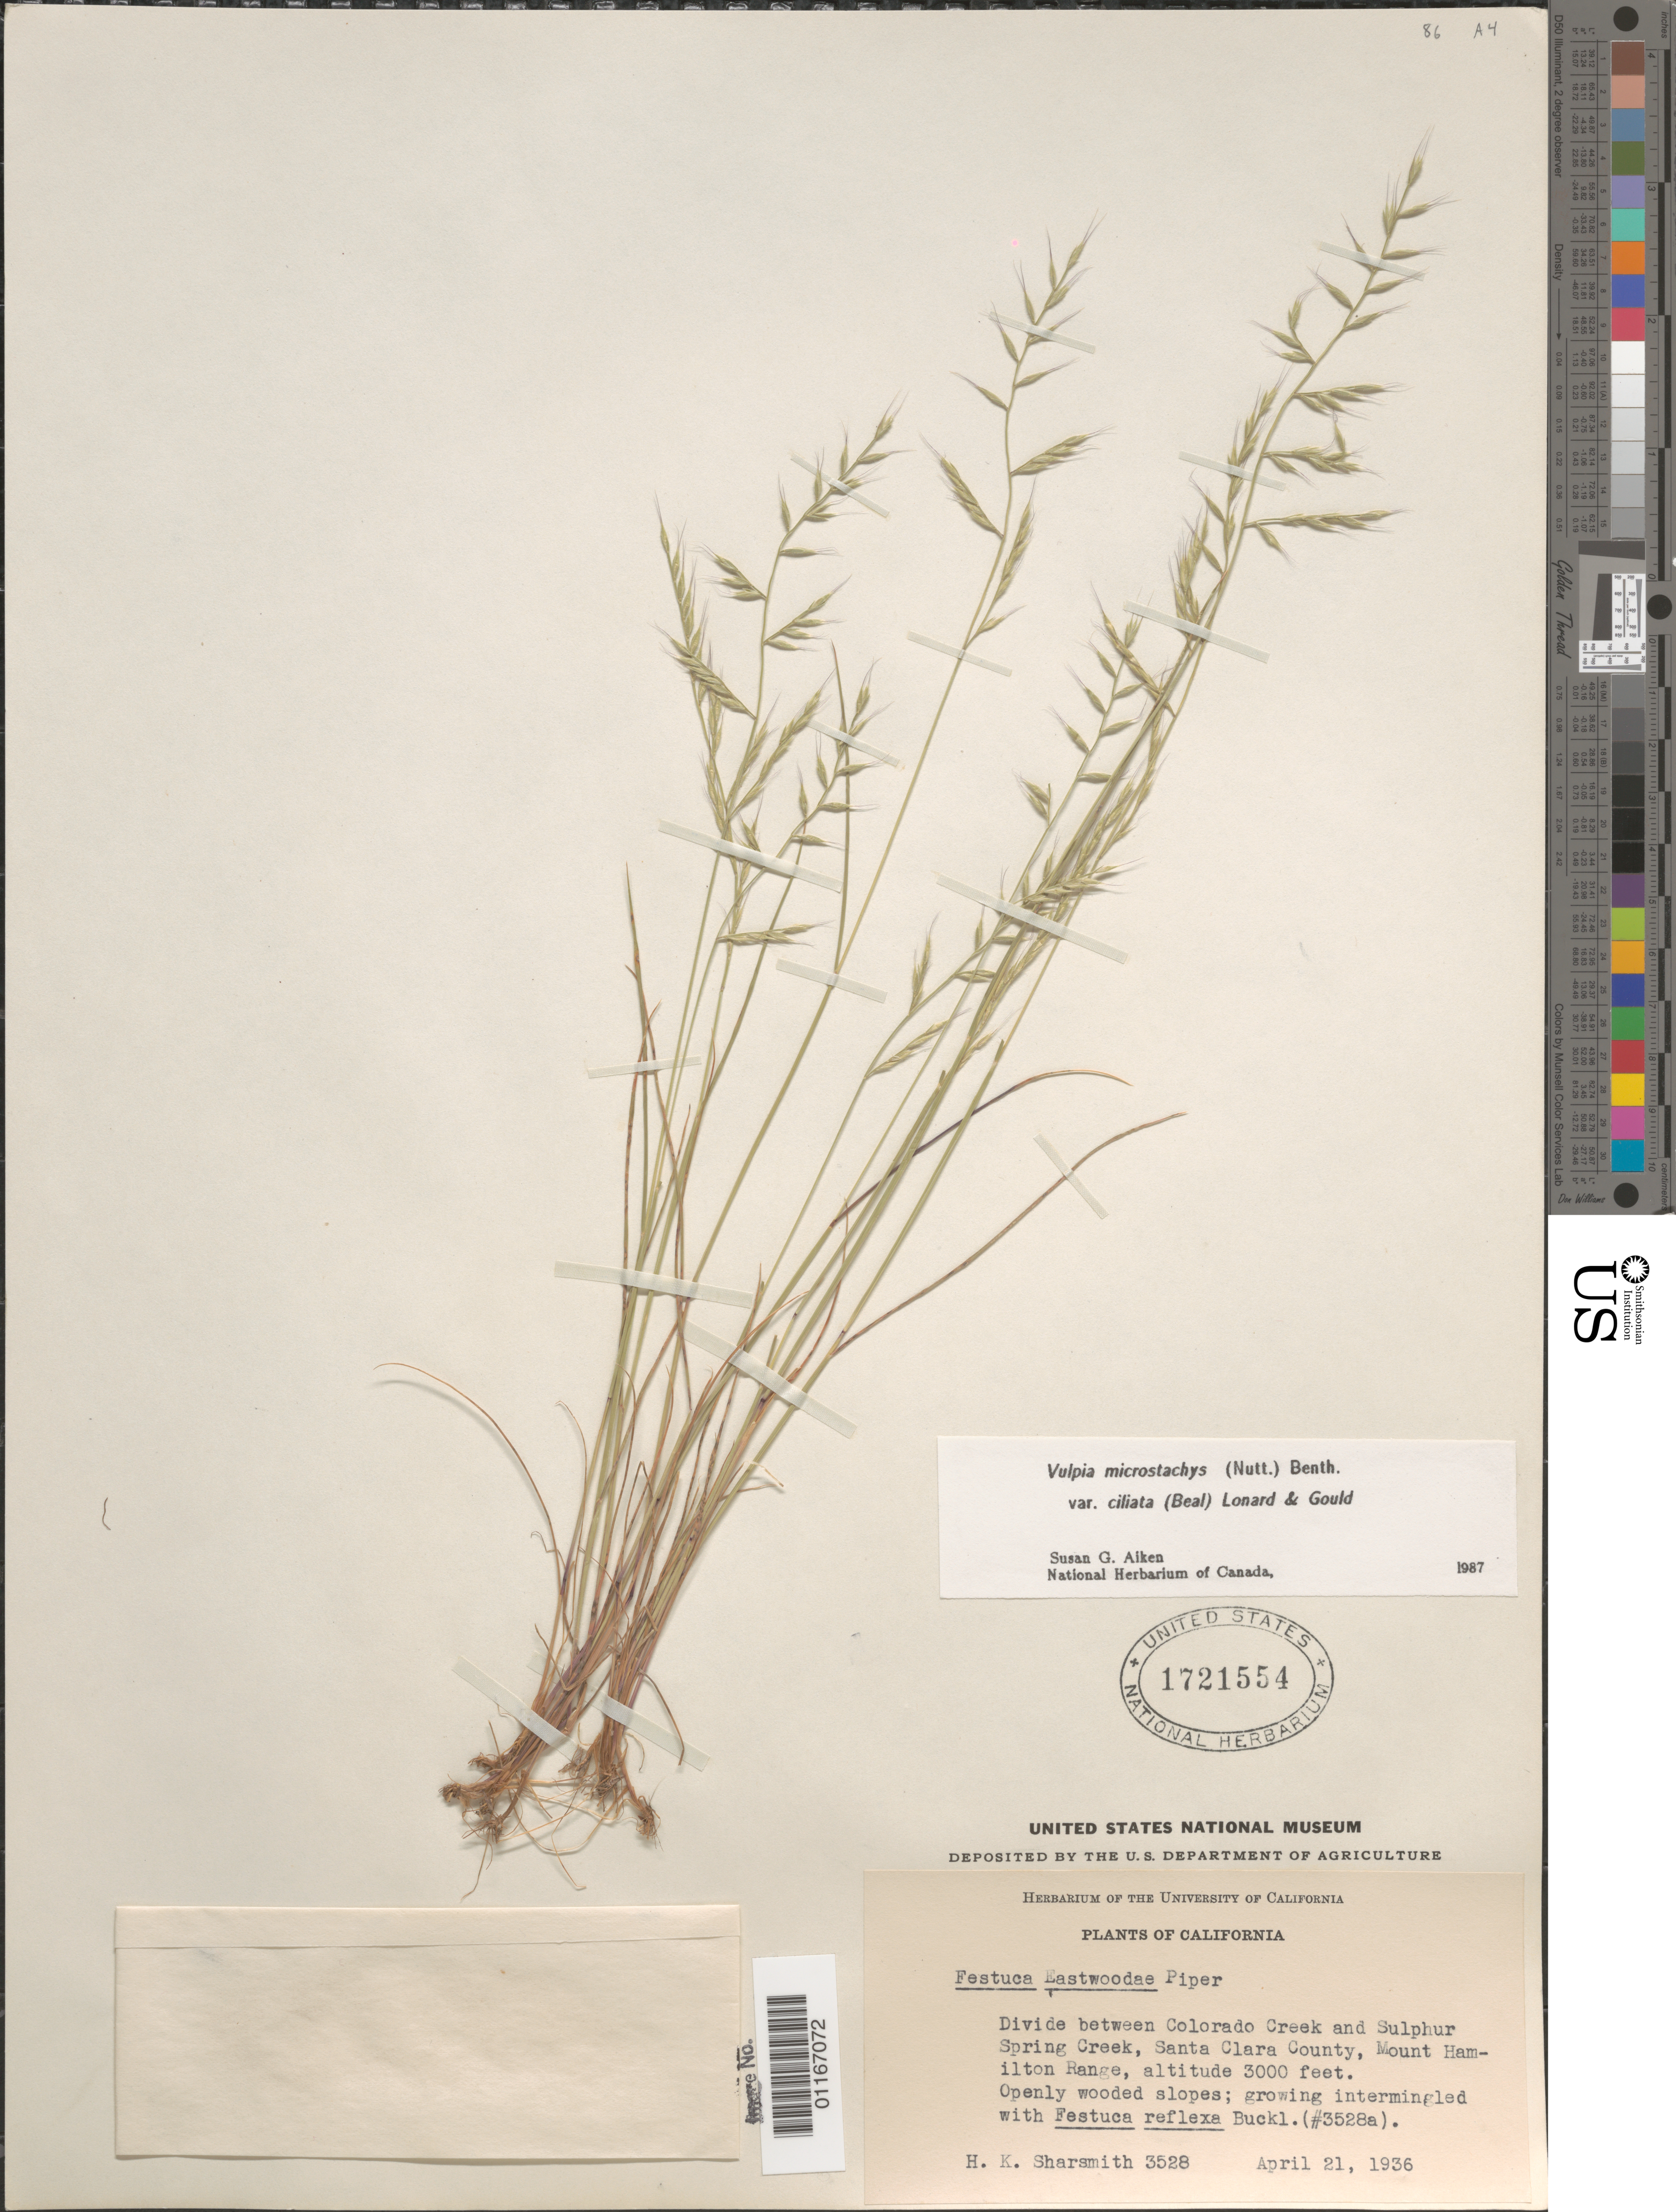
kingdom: Plantae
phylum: Tracheophyta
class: Liliopsida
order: Poales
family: Poaceae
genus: Vulpia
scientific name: Vulpia microstachys var. ciliata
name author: (A. Gray ex W.J. Beal) Lonard & Gould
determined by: Aiken, S. G.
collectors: H. Sharsmith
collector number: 3528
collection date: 1936-04-21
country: United States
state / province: California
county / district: Santa Clara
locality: Divide between Colorado Creek and Sulphur Spring Creek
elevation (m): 914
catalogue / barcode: US 1721554